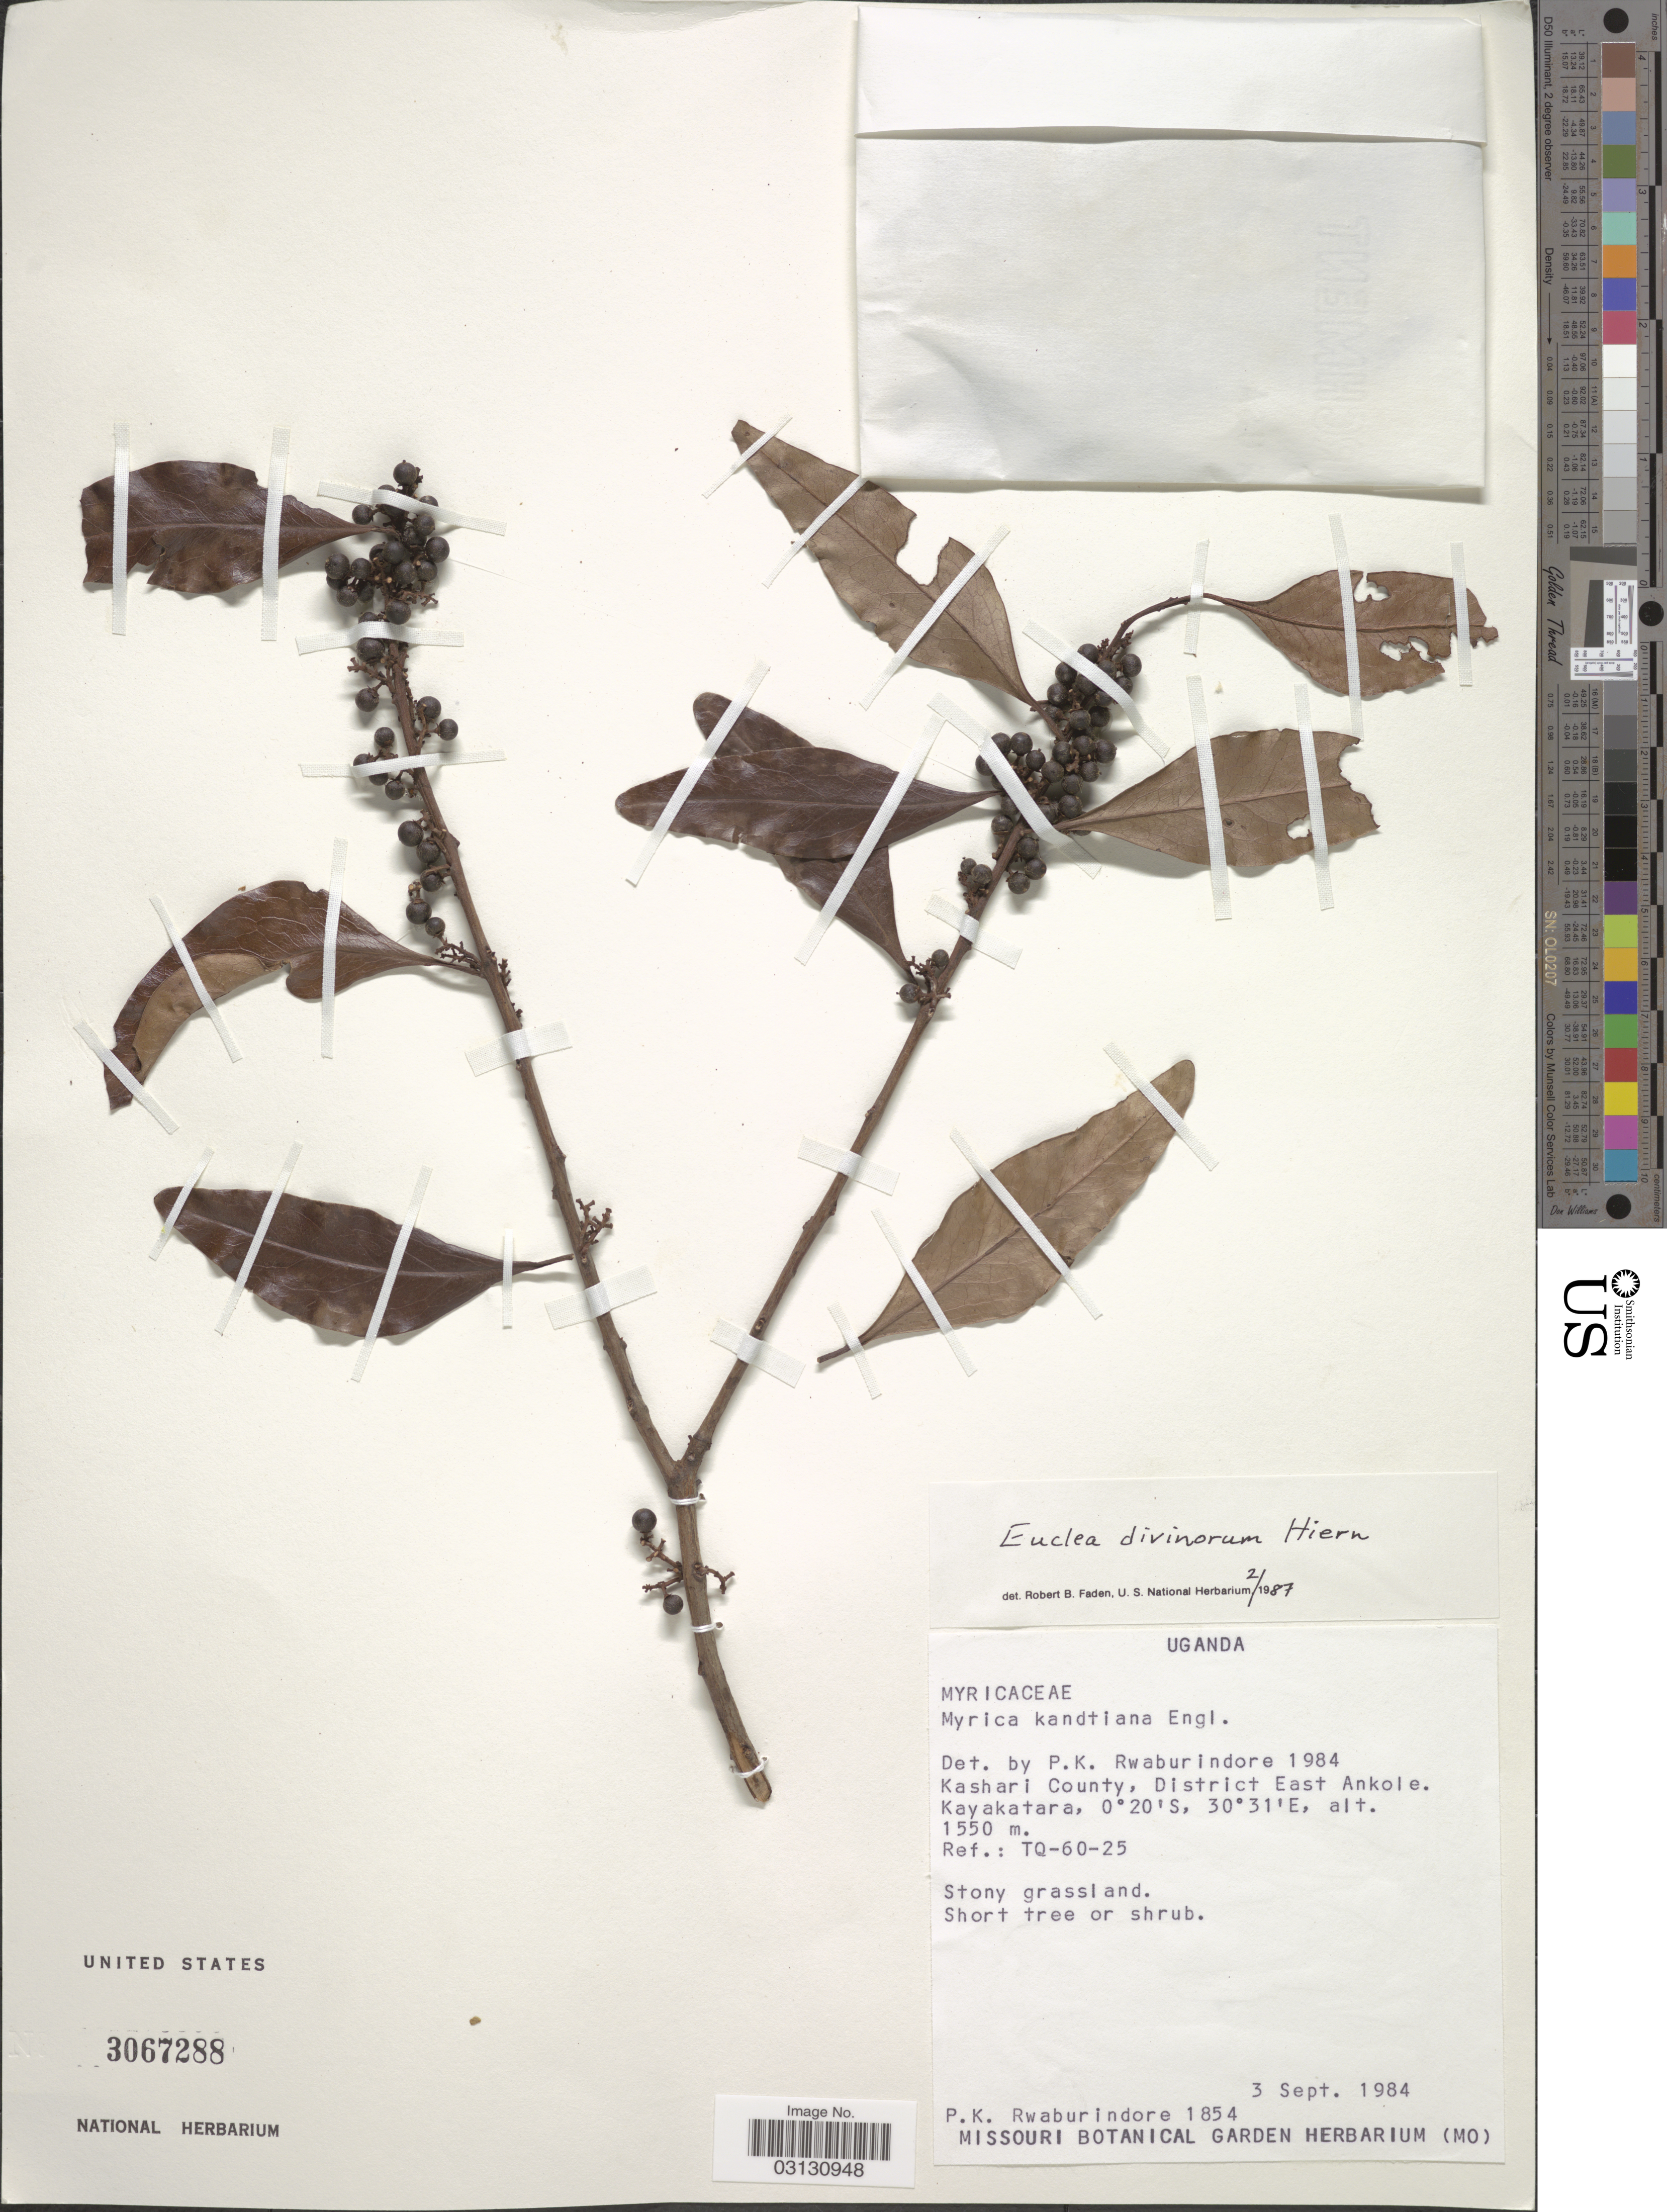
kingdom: Plantae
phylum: Tracheophyta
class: Magnoliopsida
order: Ericales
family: Ebenaceae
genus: Euclea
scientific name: Euclea divinorum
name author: Hiern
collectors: P. Rwaburindore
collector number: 1854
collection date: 1984-09-03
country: Uganda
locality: Kashari County, District East Ankole. Kayakatara.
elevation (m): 1550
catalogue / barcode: US 3067288